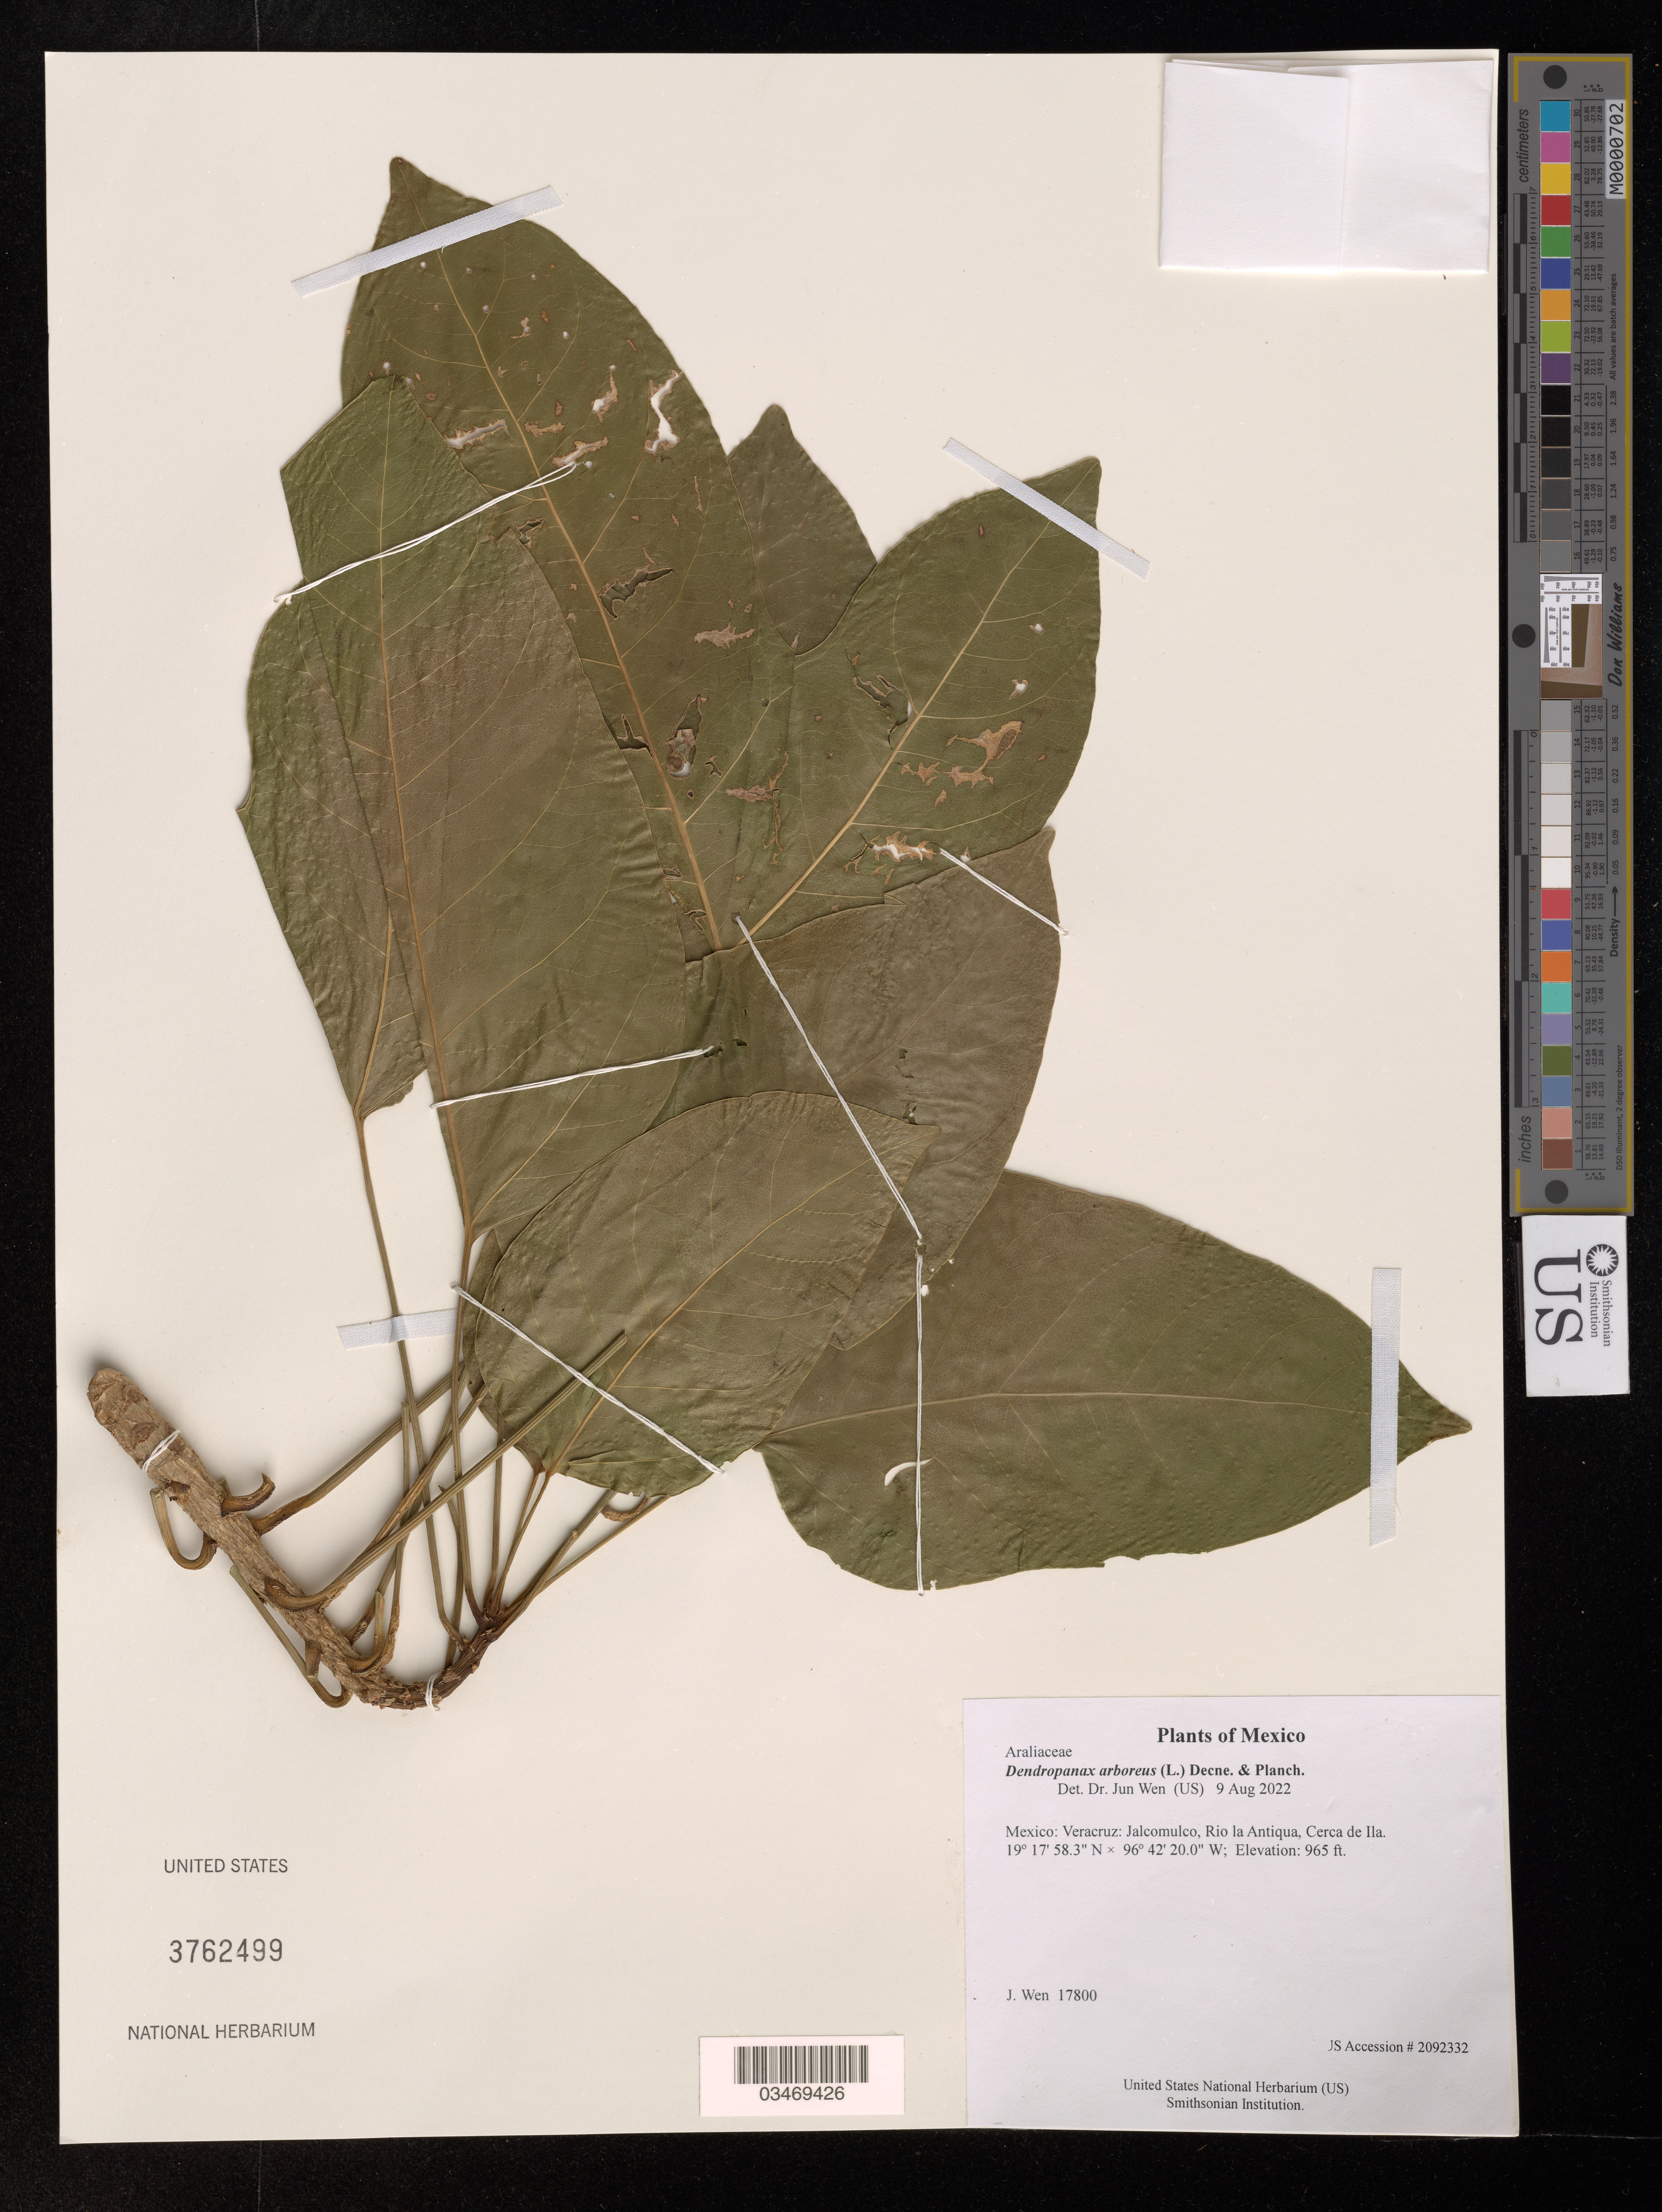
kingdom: Plantae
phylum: Tracheophyta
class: Magnoliopsida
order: Apiales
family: Araliaceae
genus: Dendropanax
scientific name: Dendropanax arboreus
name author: (L.) Decne. & Planch.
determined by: Wen, Jun, (BOT), Smithsonian Institution - National Museum of Natural History (UNITED STATES)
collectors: J. Wen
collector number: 17800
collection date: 2022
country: Mexico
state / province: Veracruz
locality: Jalcomulco, Rio la Antiqua, Cerca de Ila.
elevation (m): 294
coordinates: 19 17.972 N, 96 42.333 W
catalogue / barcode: US 3762499